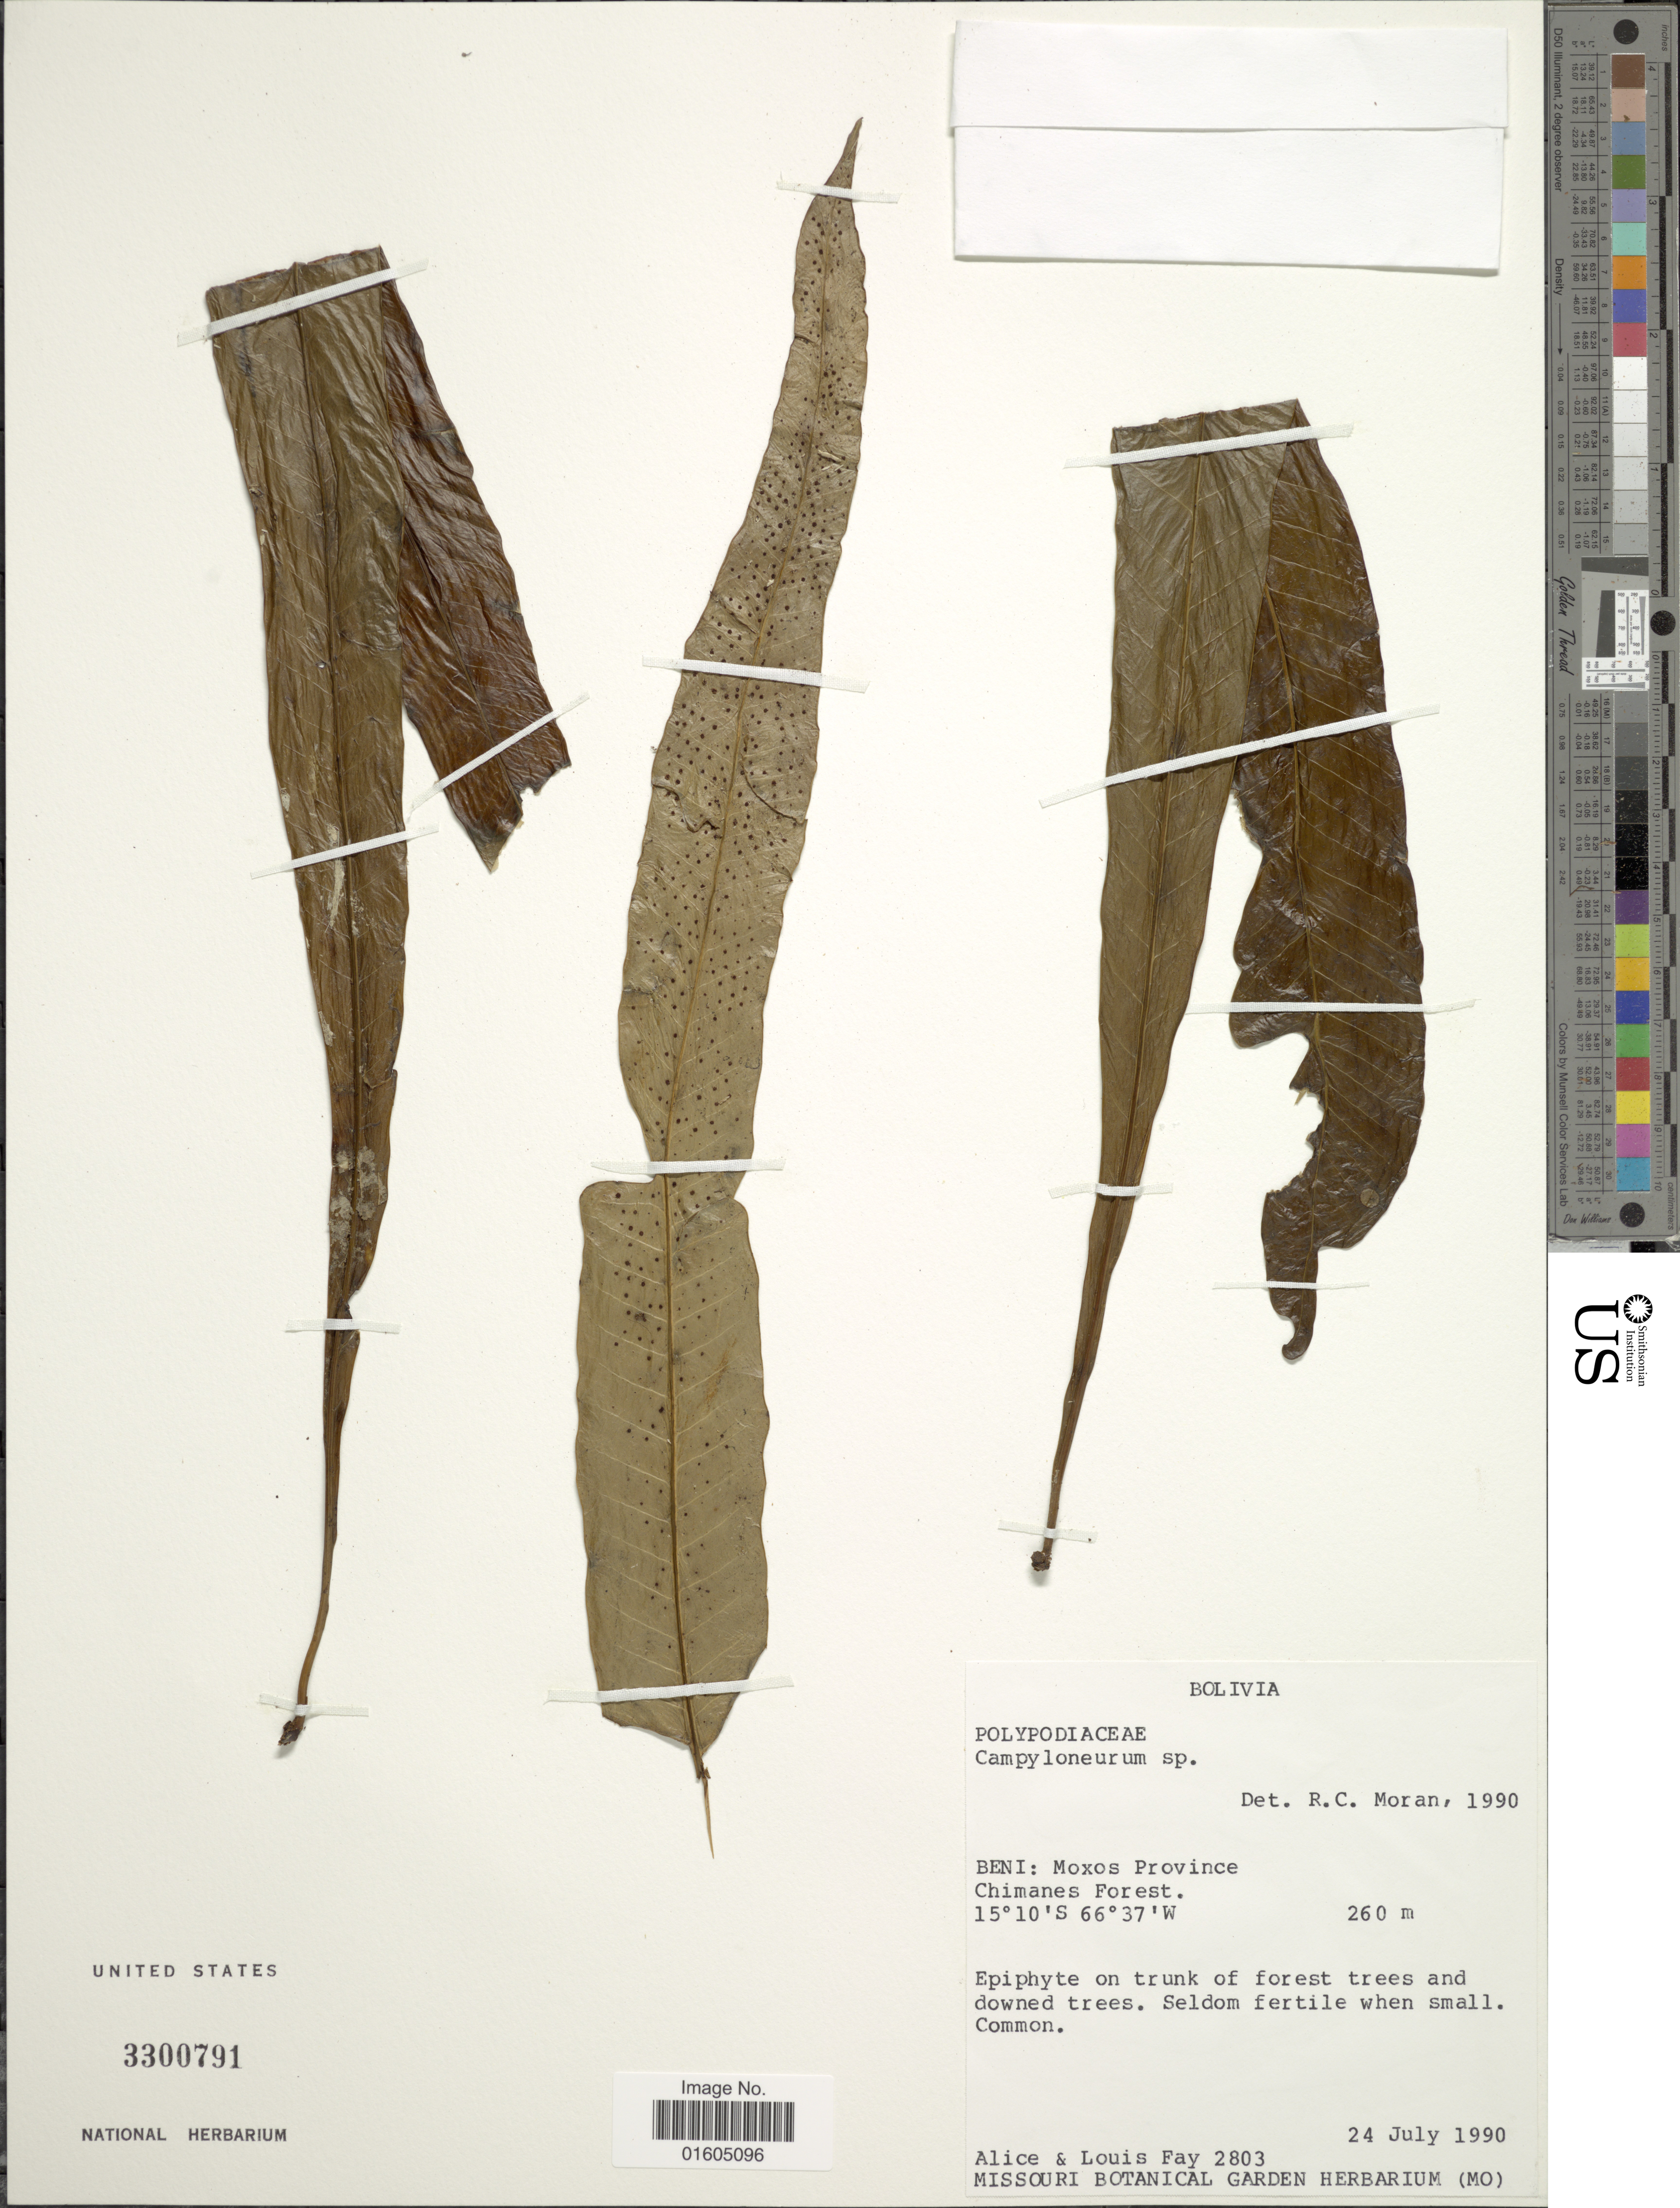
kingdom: Plantae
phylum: Tracheophyta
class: Polypodiopsida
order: Polypodiales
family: Polypodiaceae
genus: Campyloneurum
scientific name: Campyloneurum sp.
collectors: A. Fay & L. Fay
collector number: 2803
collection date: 1990-07-24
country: Bolivia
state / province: Beni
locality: Bolivia. Beni: Moxos Province. Chimanes Forest.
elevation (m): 260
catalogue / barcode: US 3300791